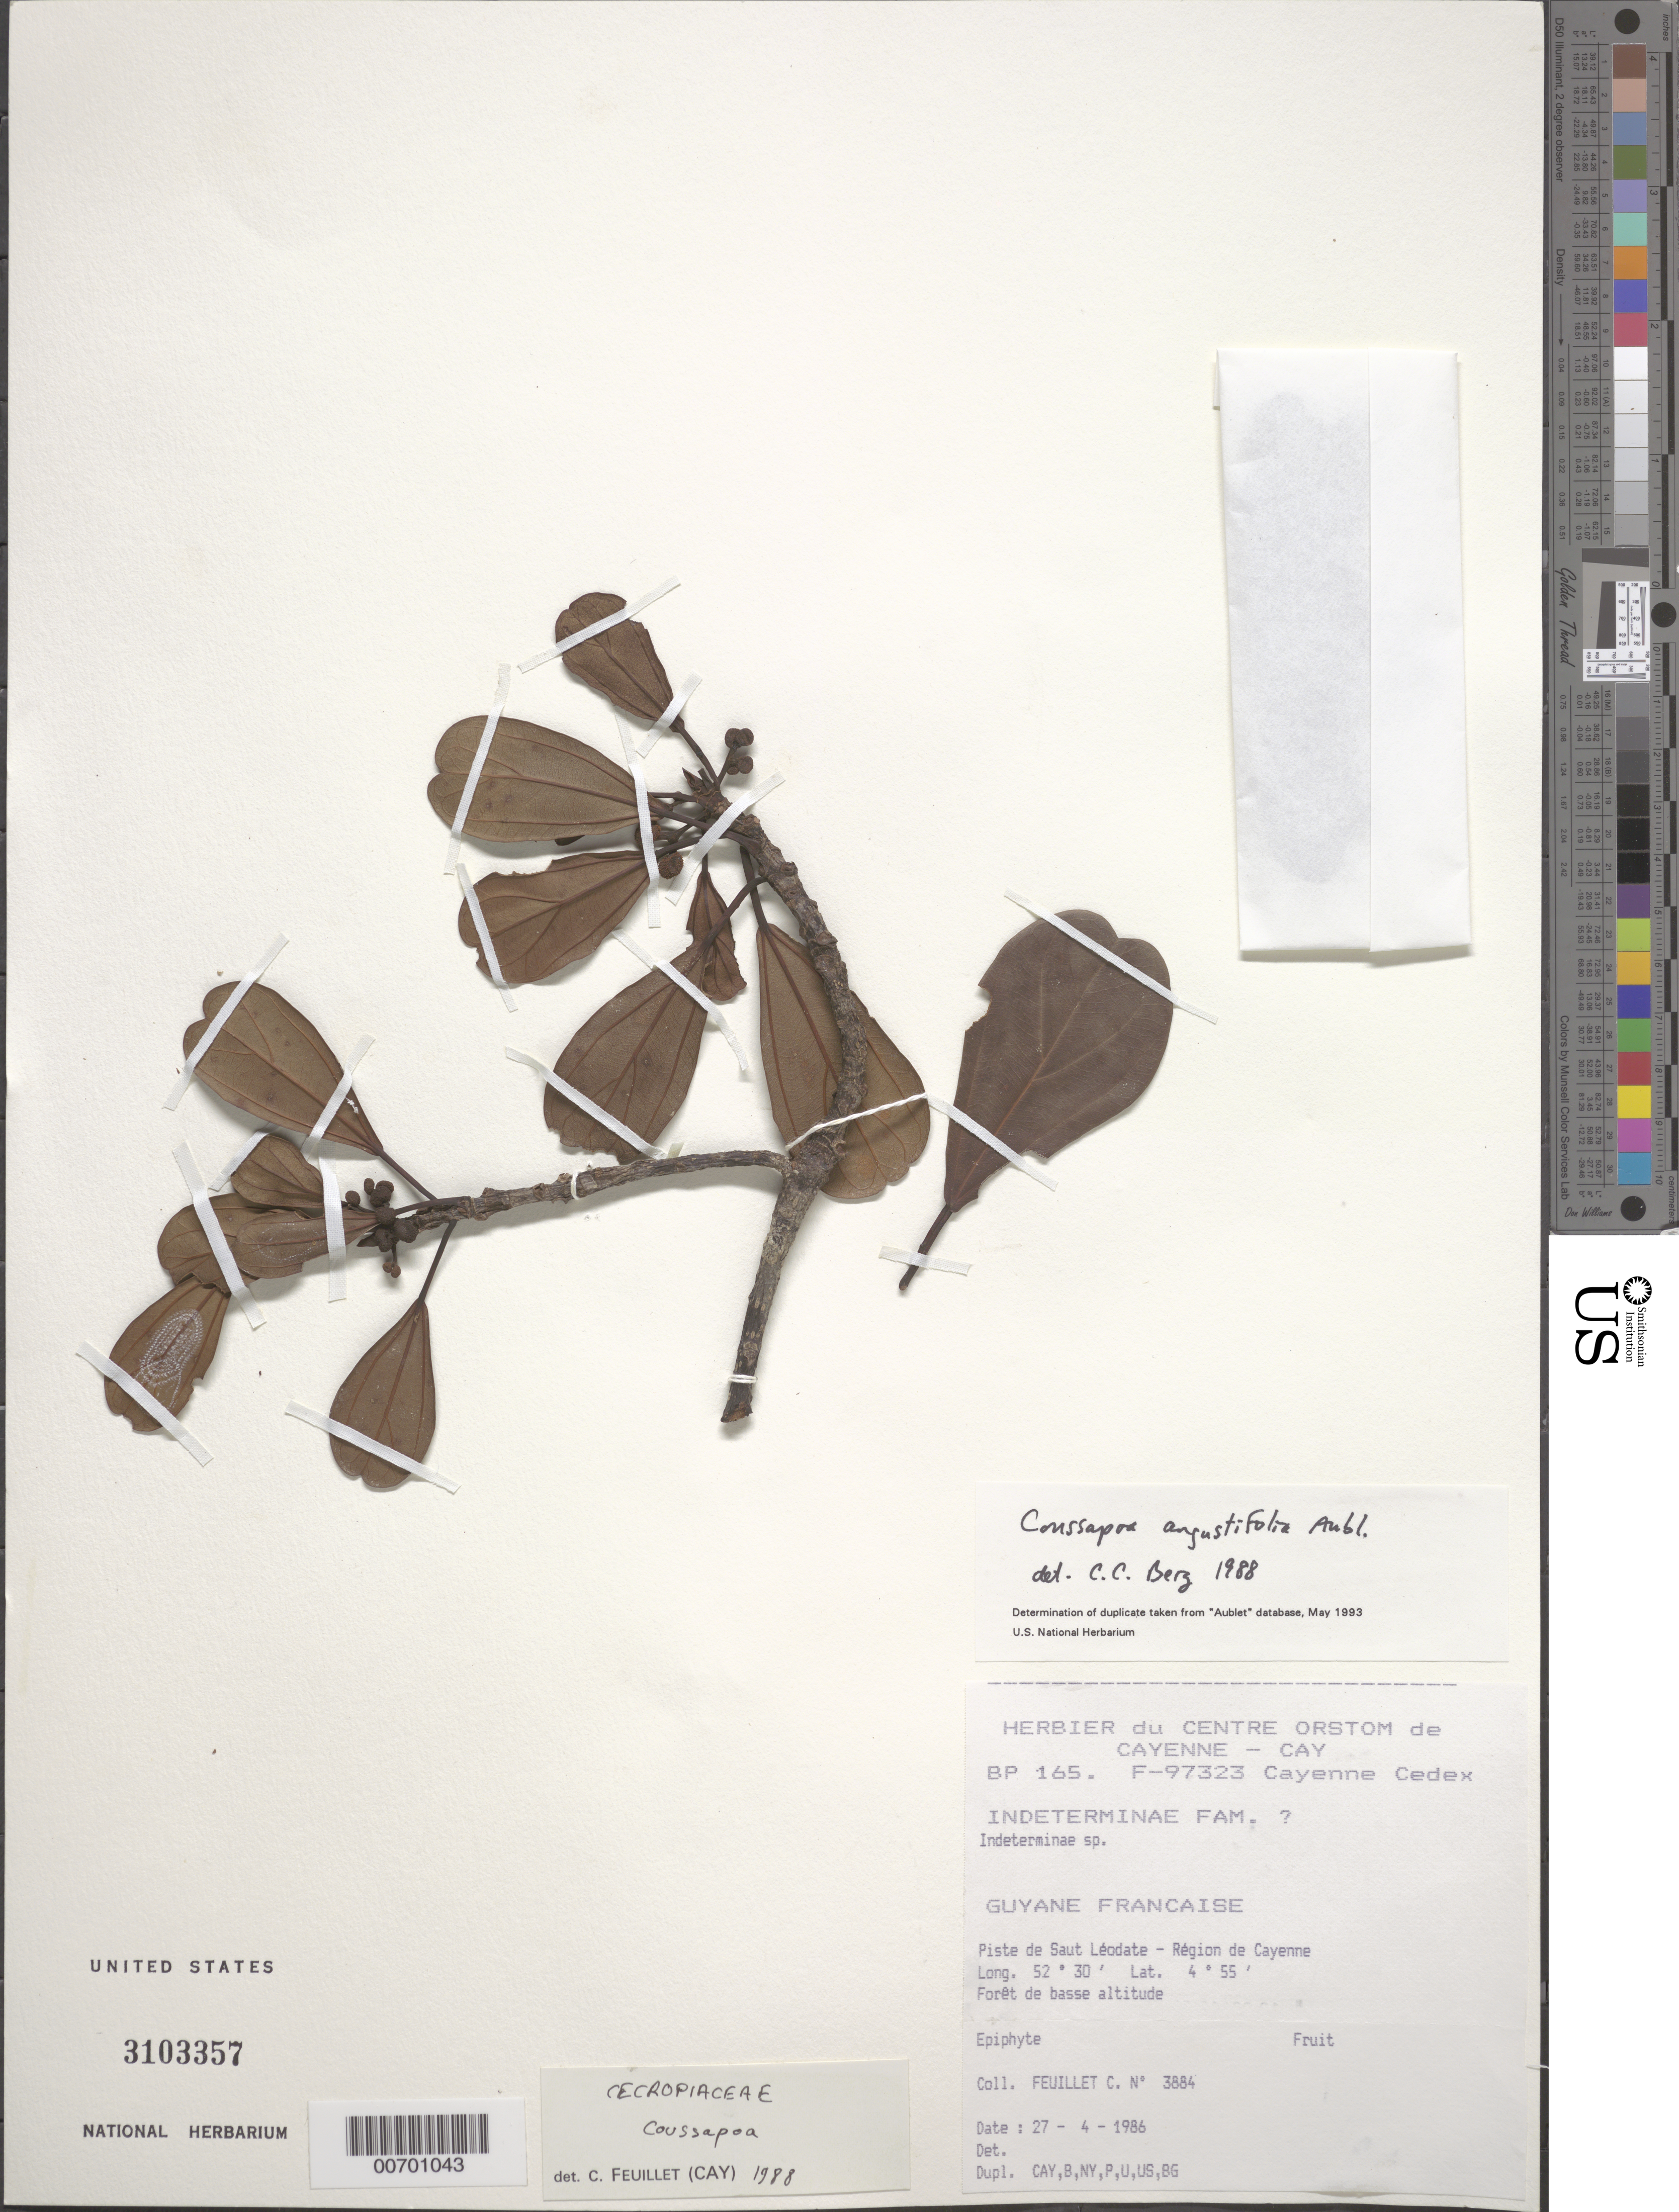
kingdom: Plantae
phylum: Tracheophyta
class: Magnoliopsida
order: Rosales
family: Urticaceae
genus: Coussapoa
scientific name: Coussapoa angustifolia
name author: Aubl.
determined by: Berg, C. C.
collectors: C. Feuillet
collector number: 3884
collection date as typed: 27-Apr-86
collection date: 1986-04-27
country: French Guiana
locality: Piste de Saut Léodate, Cayenne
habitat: Low forest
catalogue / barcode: US 3103357